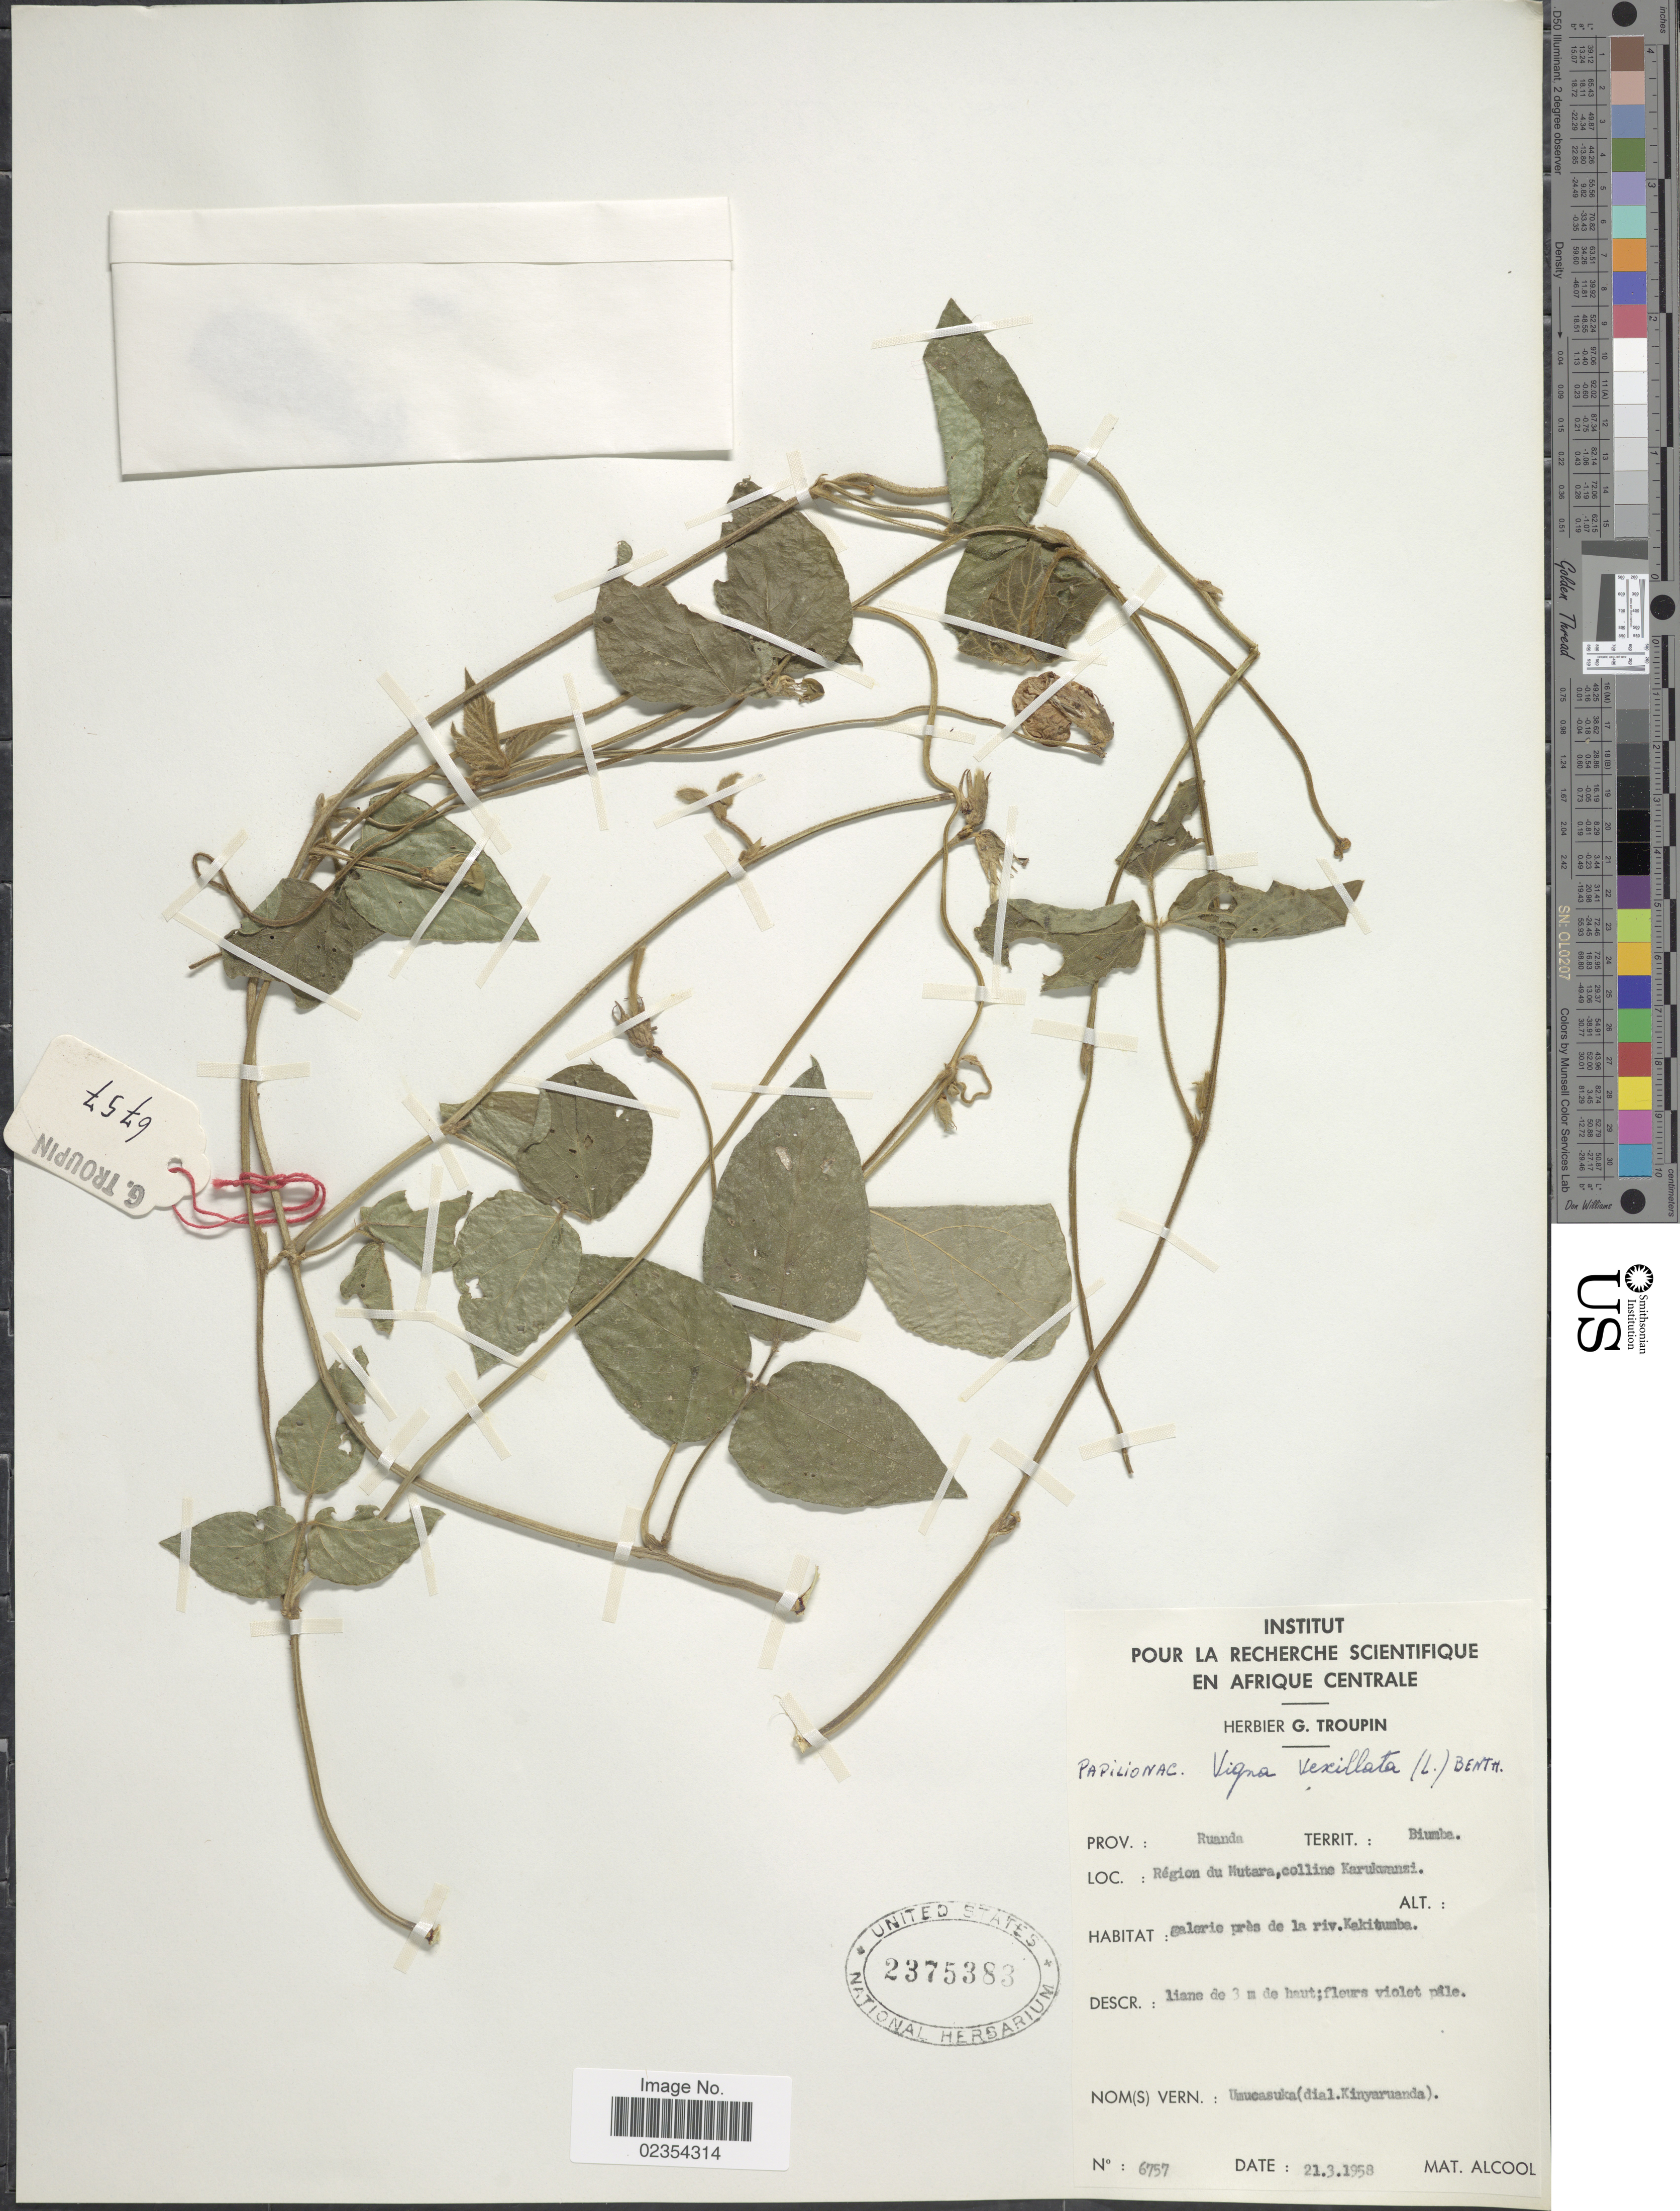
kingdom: Plantae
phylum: Tracheophyta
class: Magnoliopsida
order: Fabales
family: Fabaceae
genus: Vigna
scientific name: Vigna vexillata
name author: (L.) A. Rich.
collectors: M. Alcool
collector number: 6757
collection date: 1958-03-21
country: Rwanda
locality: Prov. Ruanda, Territ.: Biumba, Region de Mutara, colline Karukwanzi, galerie pres de la riv. Kakitumba.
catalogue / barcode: US 2375383